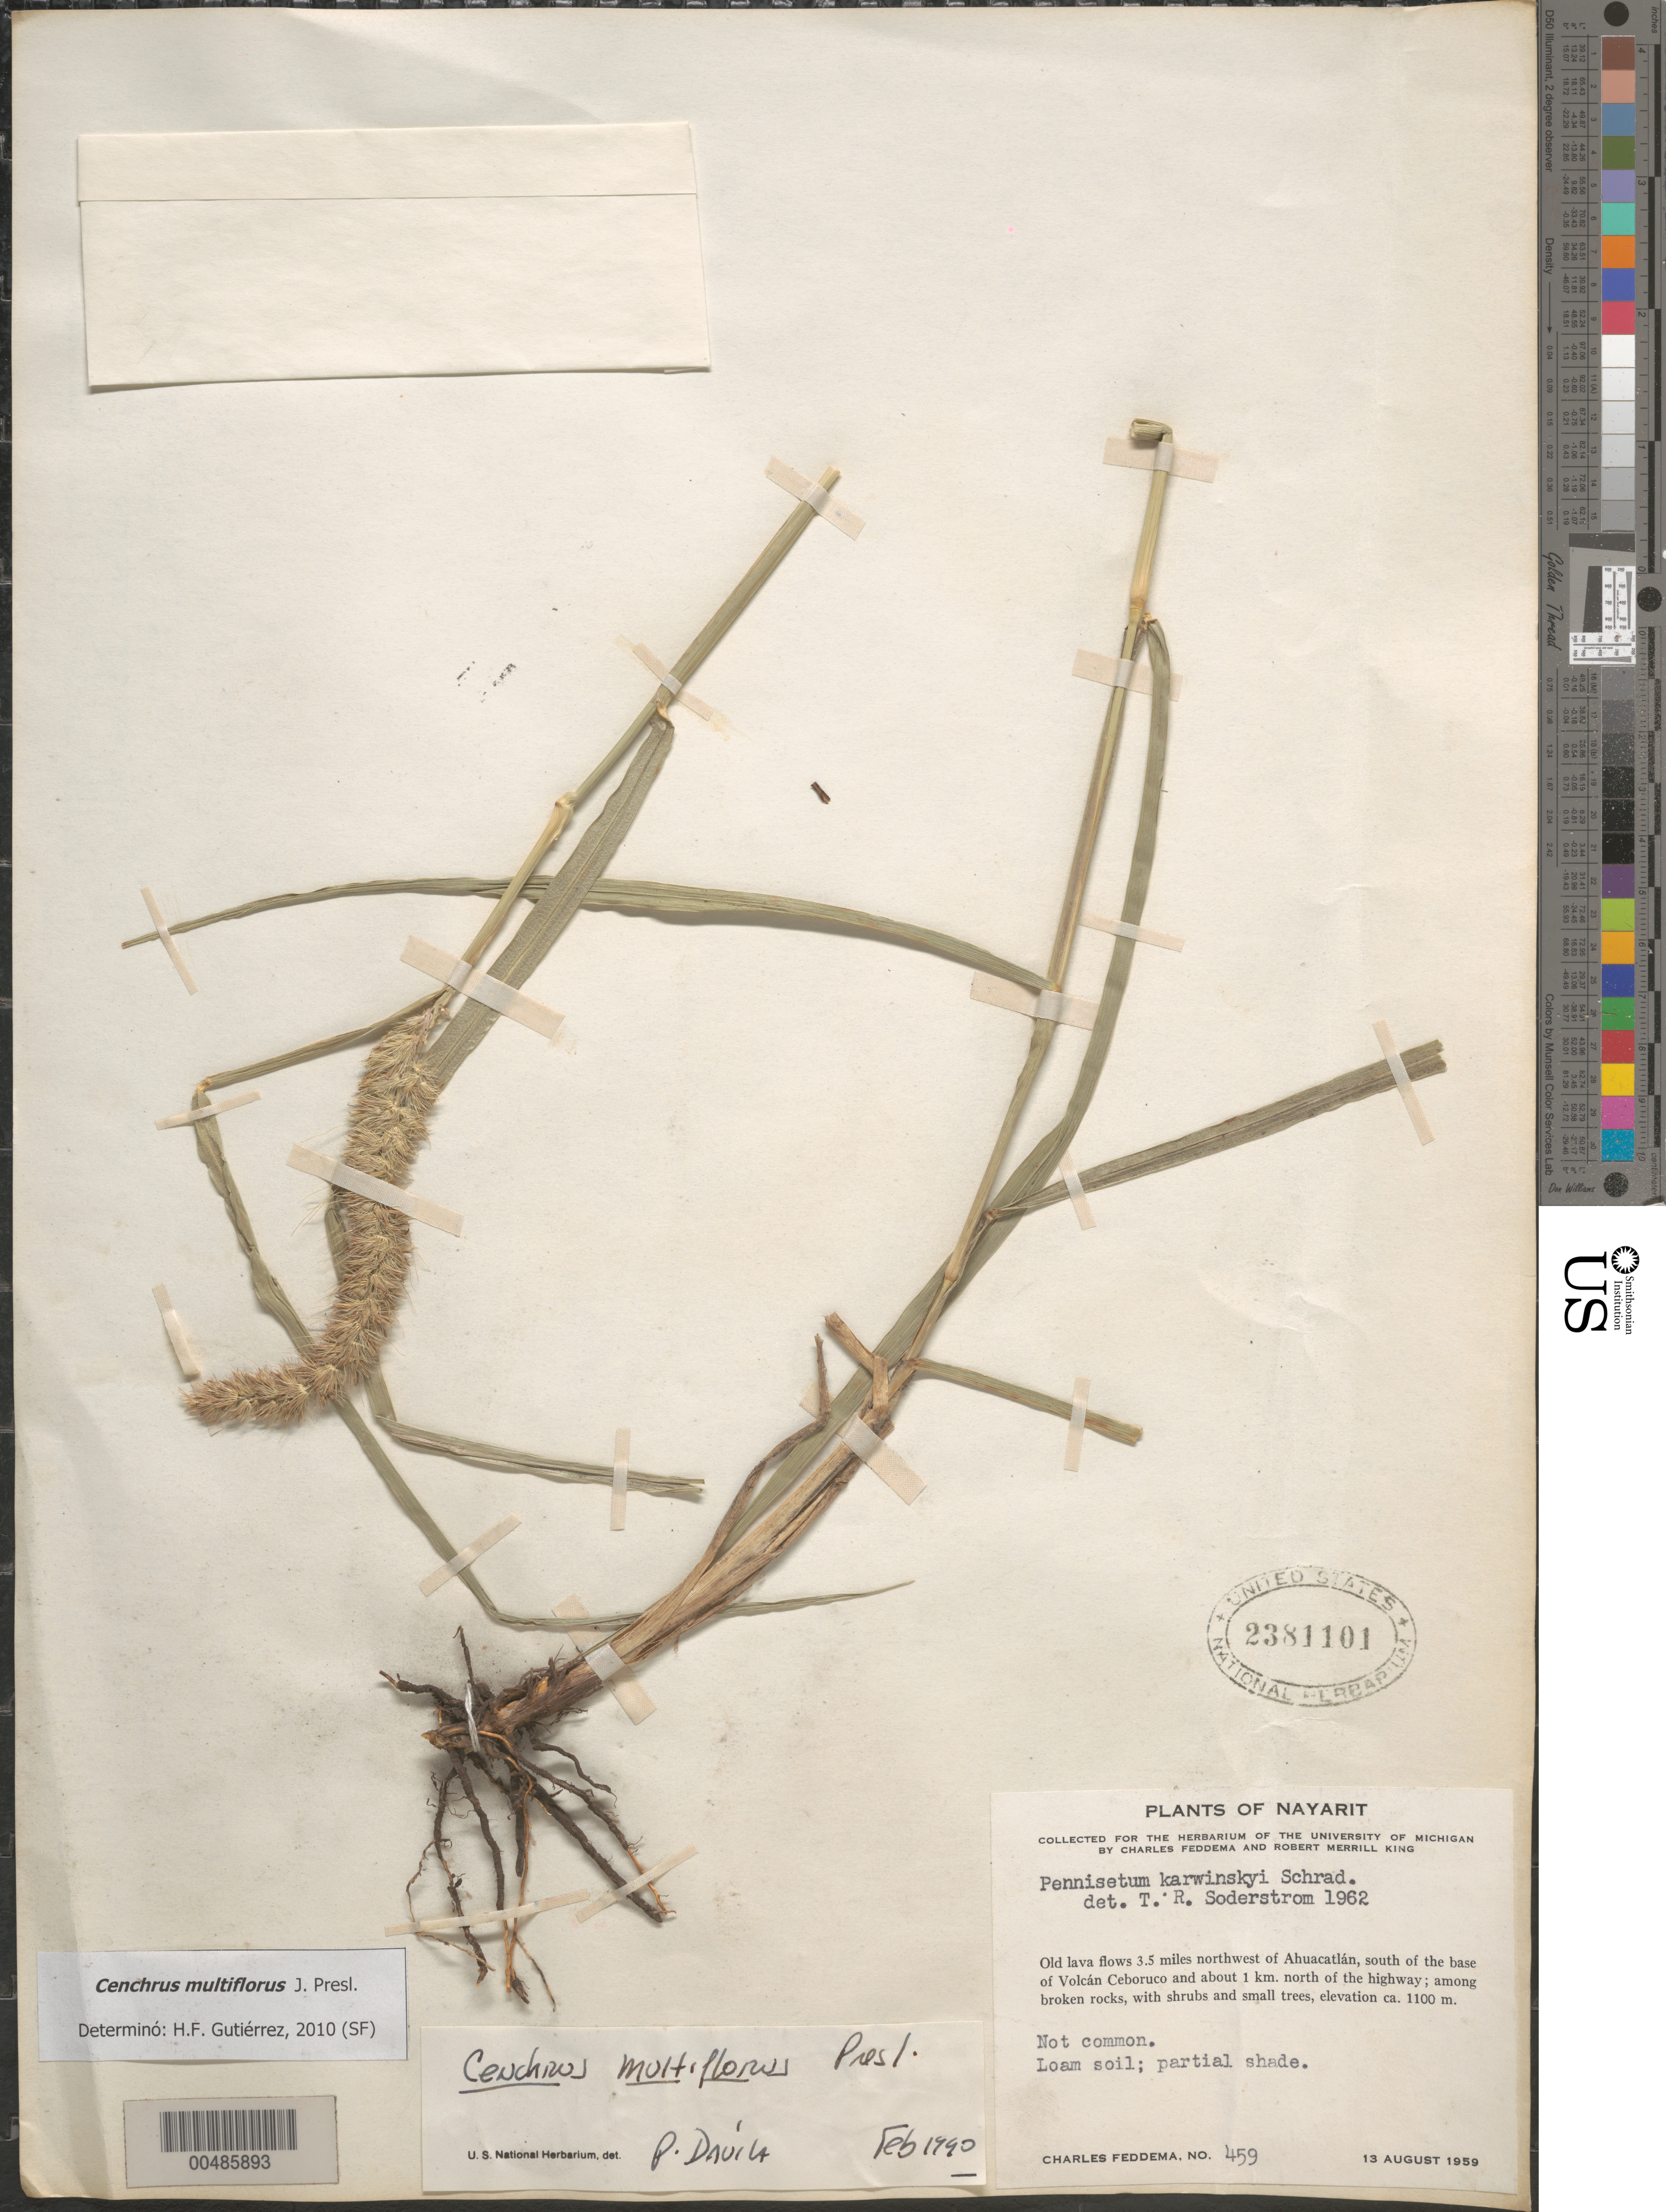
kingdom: Plantae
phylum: Tracheophyta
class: Liliopsida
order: Poales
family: Poaceae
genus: Cenchrus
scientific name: Cenchrus multiflorus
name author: C. Presl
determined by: Gutiérrez, H. F.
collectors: C. Feddema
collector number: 459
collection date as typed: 13 Aug 1959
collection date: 1959-08-13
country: Mexico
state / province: Nayarit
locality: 3.5 mi NW of Ahuacatlán, S of the base of Volcán Ceboruco and about 1 km N of the highway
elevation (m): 1100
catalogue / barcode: US 2381101